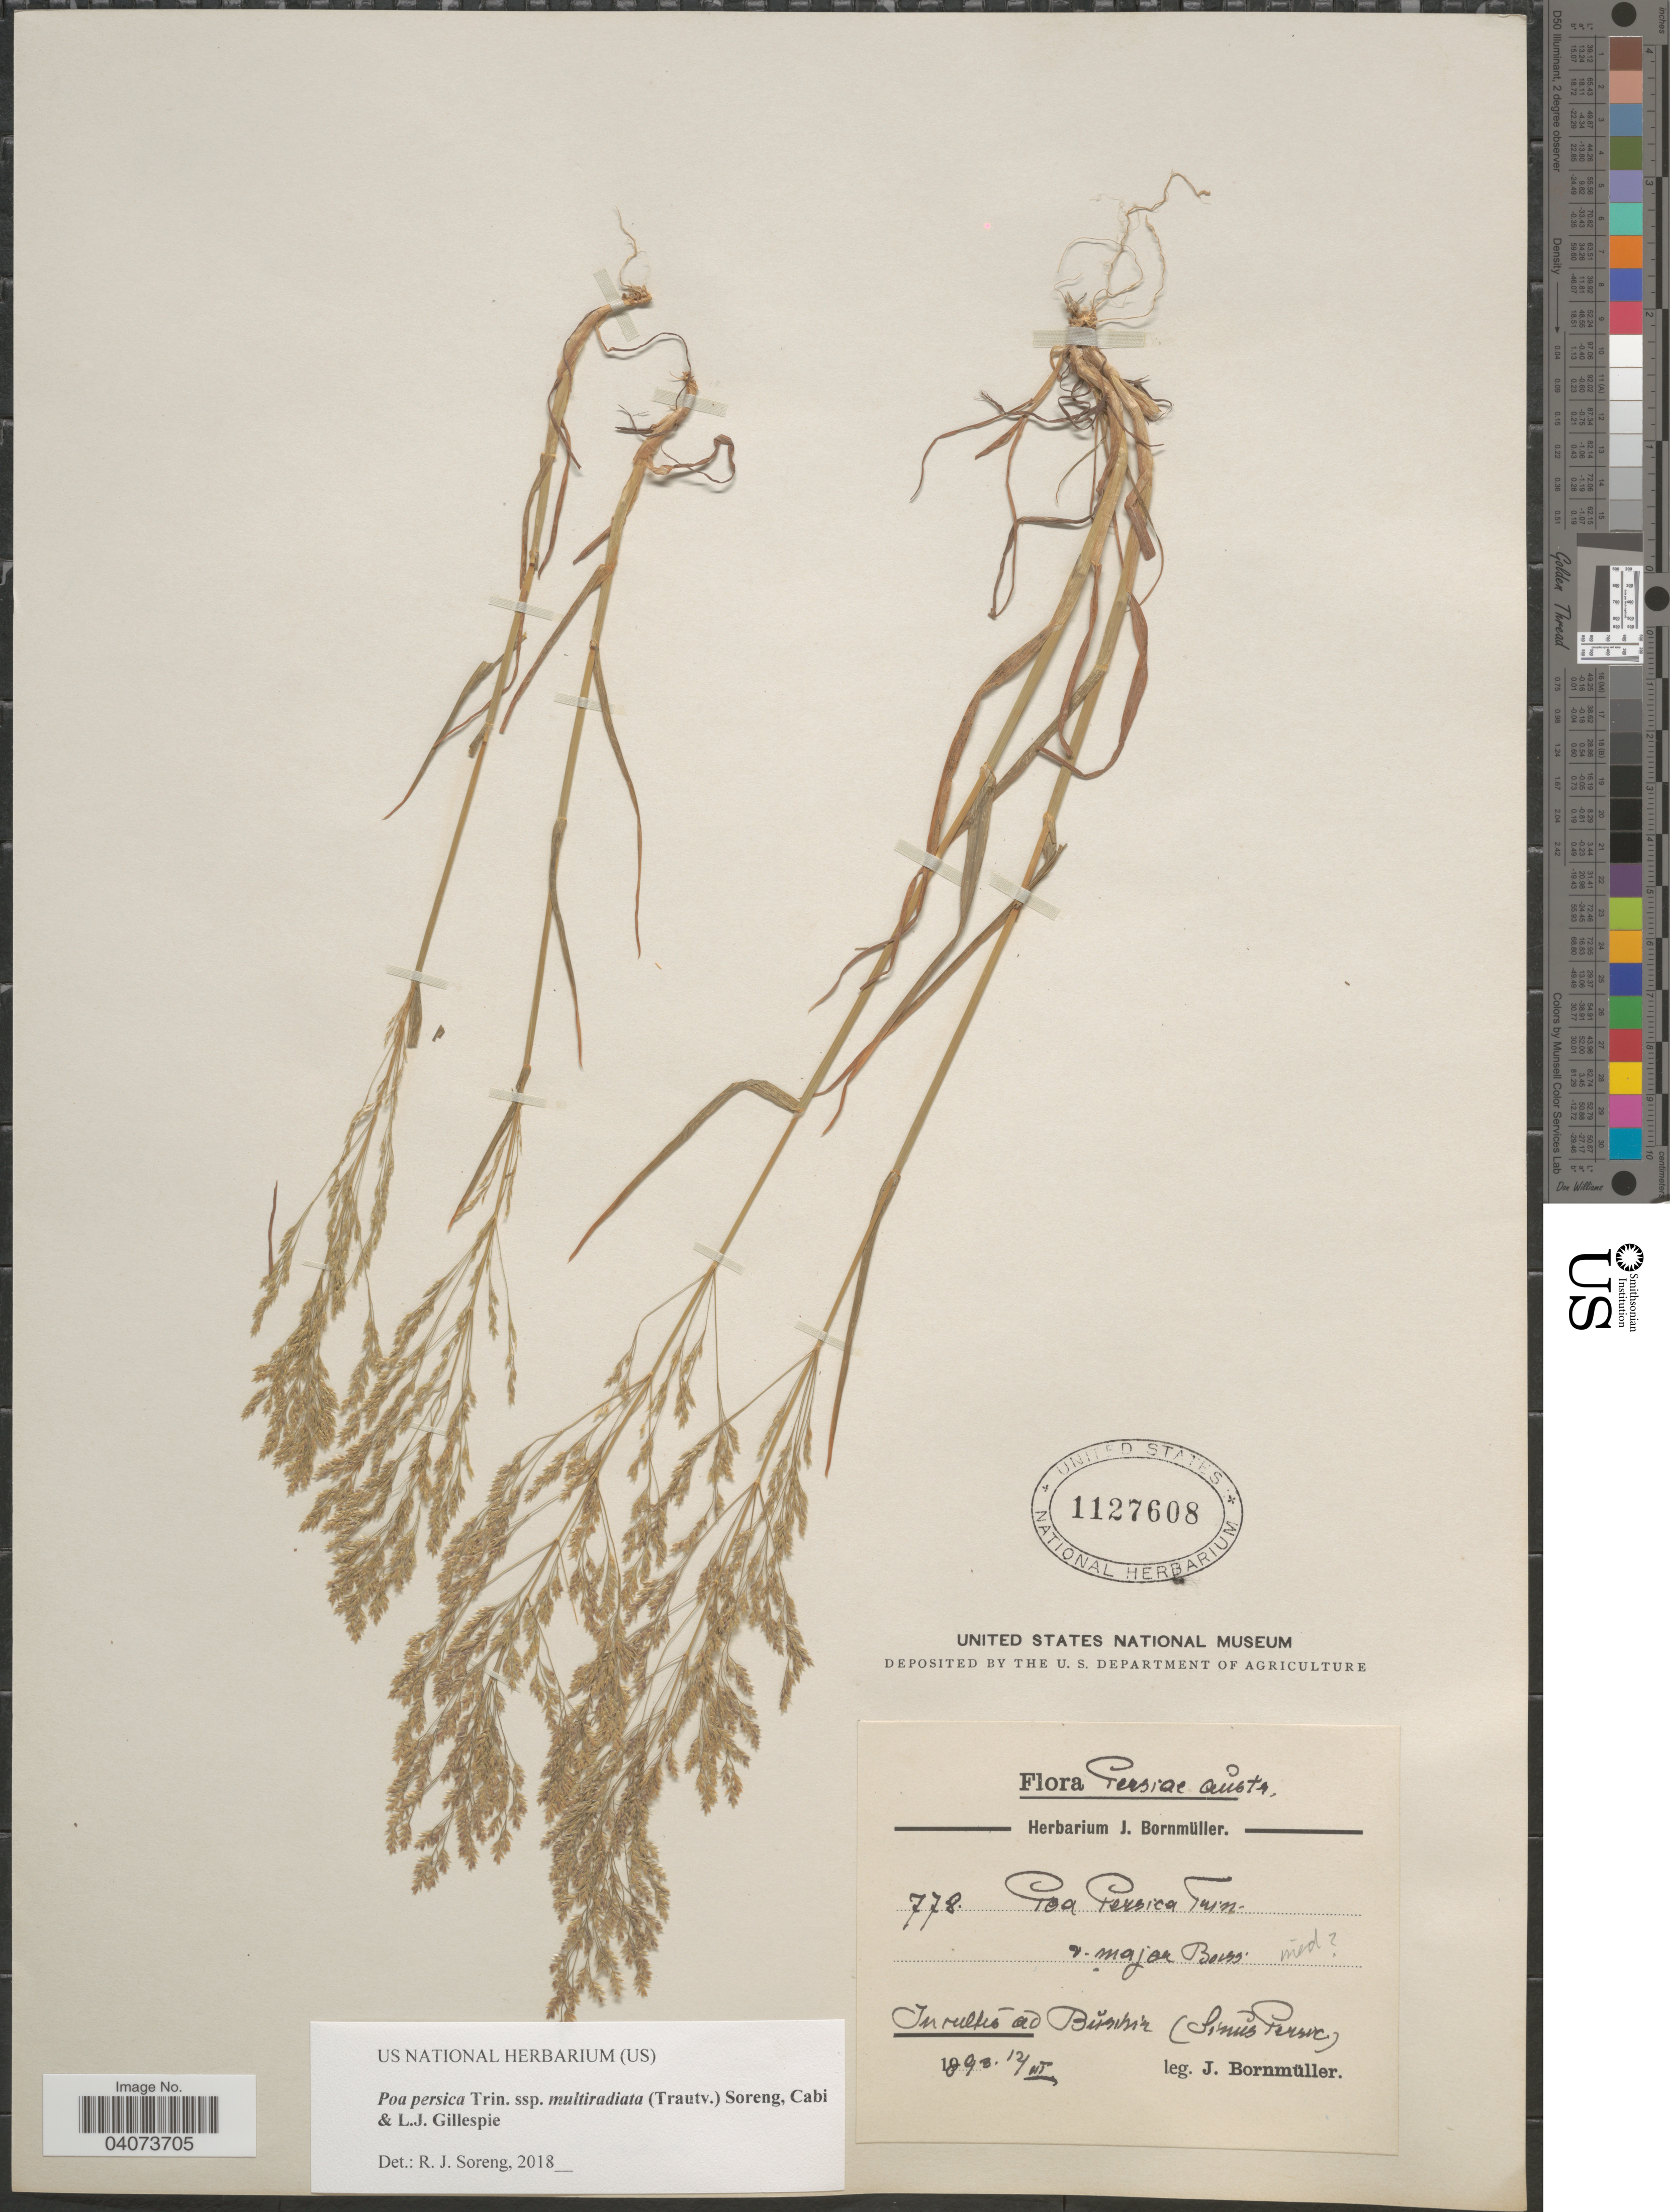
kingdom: Plantae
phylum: Tracheophyta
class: Liliopsida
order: Poales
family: Poaceae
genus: Poa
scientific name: Poa persica subsp. multiradiata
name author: (Trautv.) Soreng et al.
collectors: J. Bornmüller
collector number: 778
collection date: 1893-03-12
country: Iran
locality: Persiae aůstr. In cultís ad Bŭschir (Sinus Persic).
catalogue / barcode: US 1127608